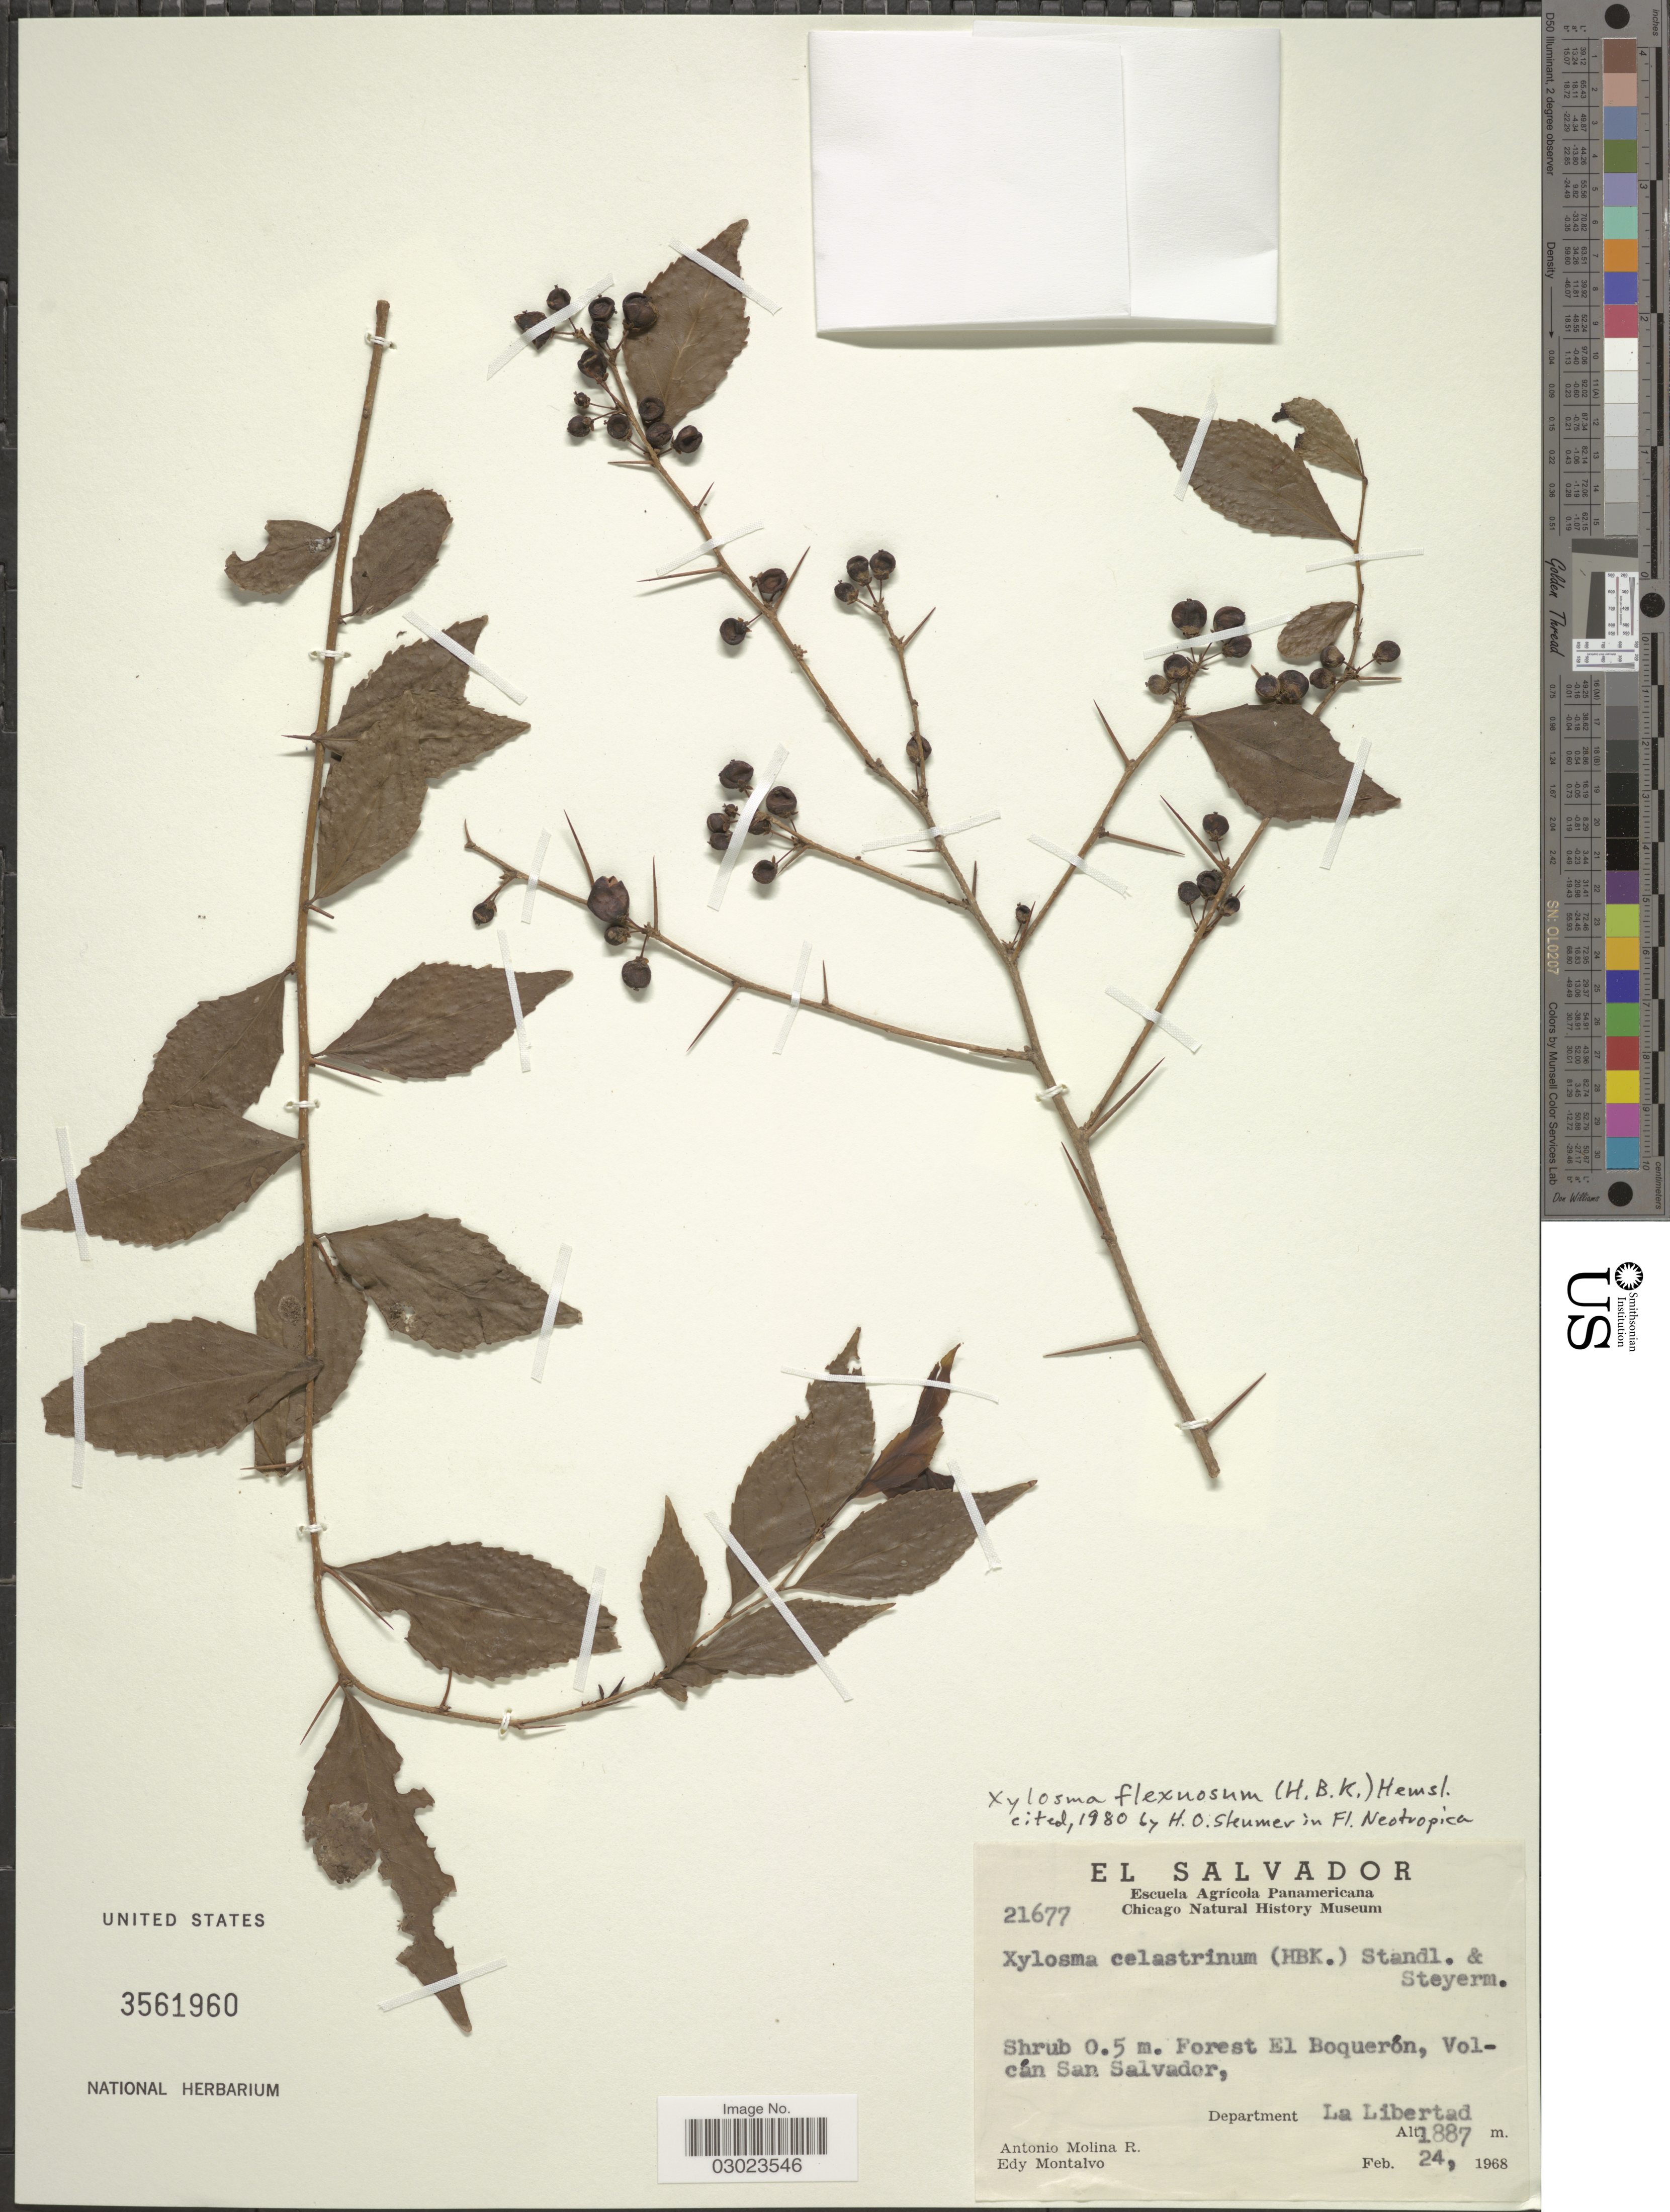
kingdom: Plantae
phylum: Tracheophyta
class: Magnoliopsida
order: Malpighiales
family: Salicaceae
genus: Xylosma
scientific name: Xylosma flexuosa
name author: (Kunth) Hemsl.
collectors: A. Molina R. & E. A. Montalvo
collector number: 21677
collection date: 1968-02-24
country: El Salvador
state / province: La Libertad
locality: Forest El Boquerón, Volcán San Salvador, Departmento La Libertad.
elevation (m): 1887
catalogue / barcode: US 3561960